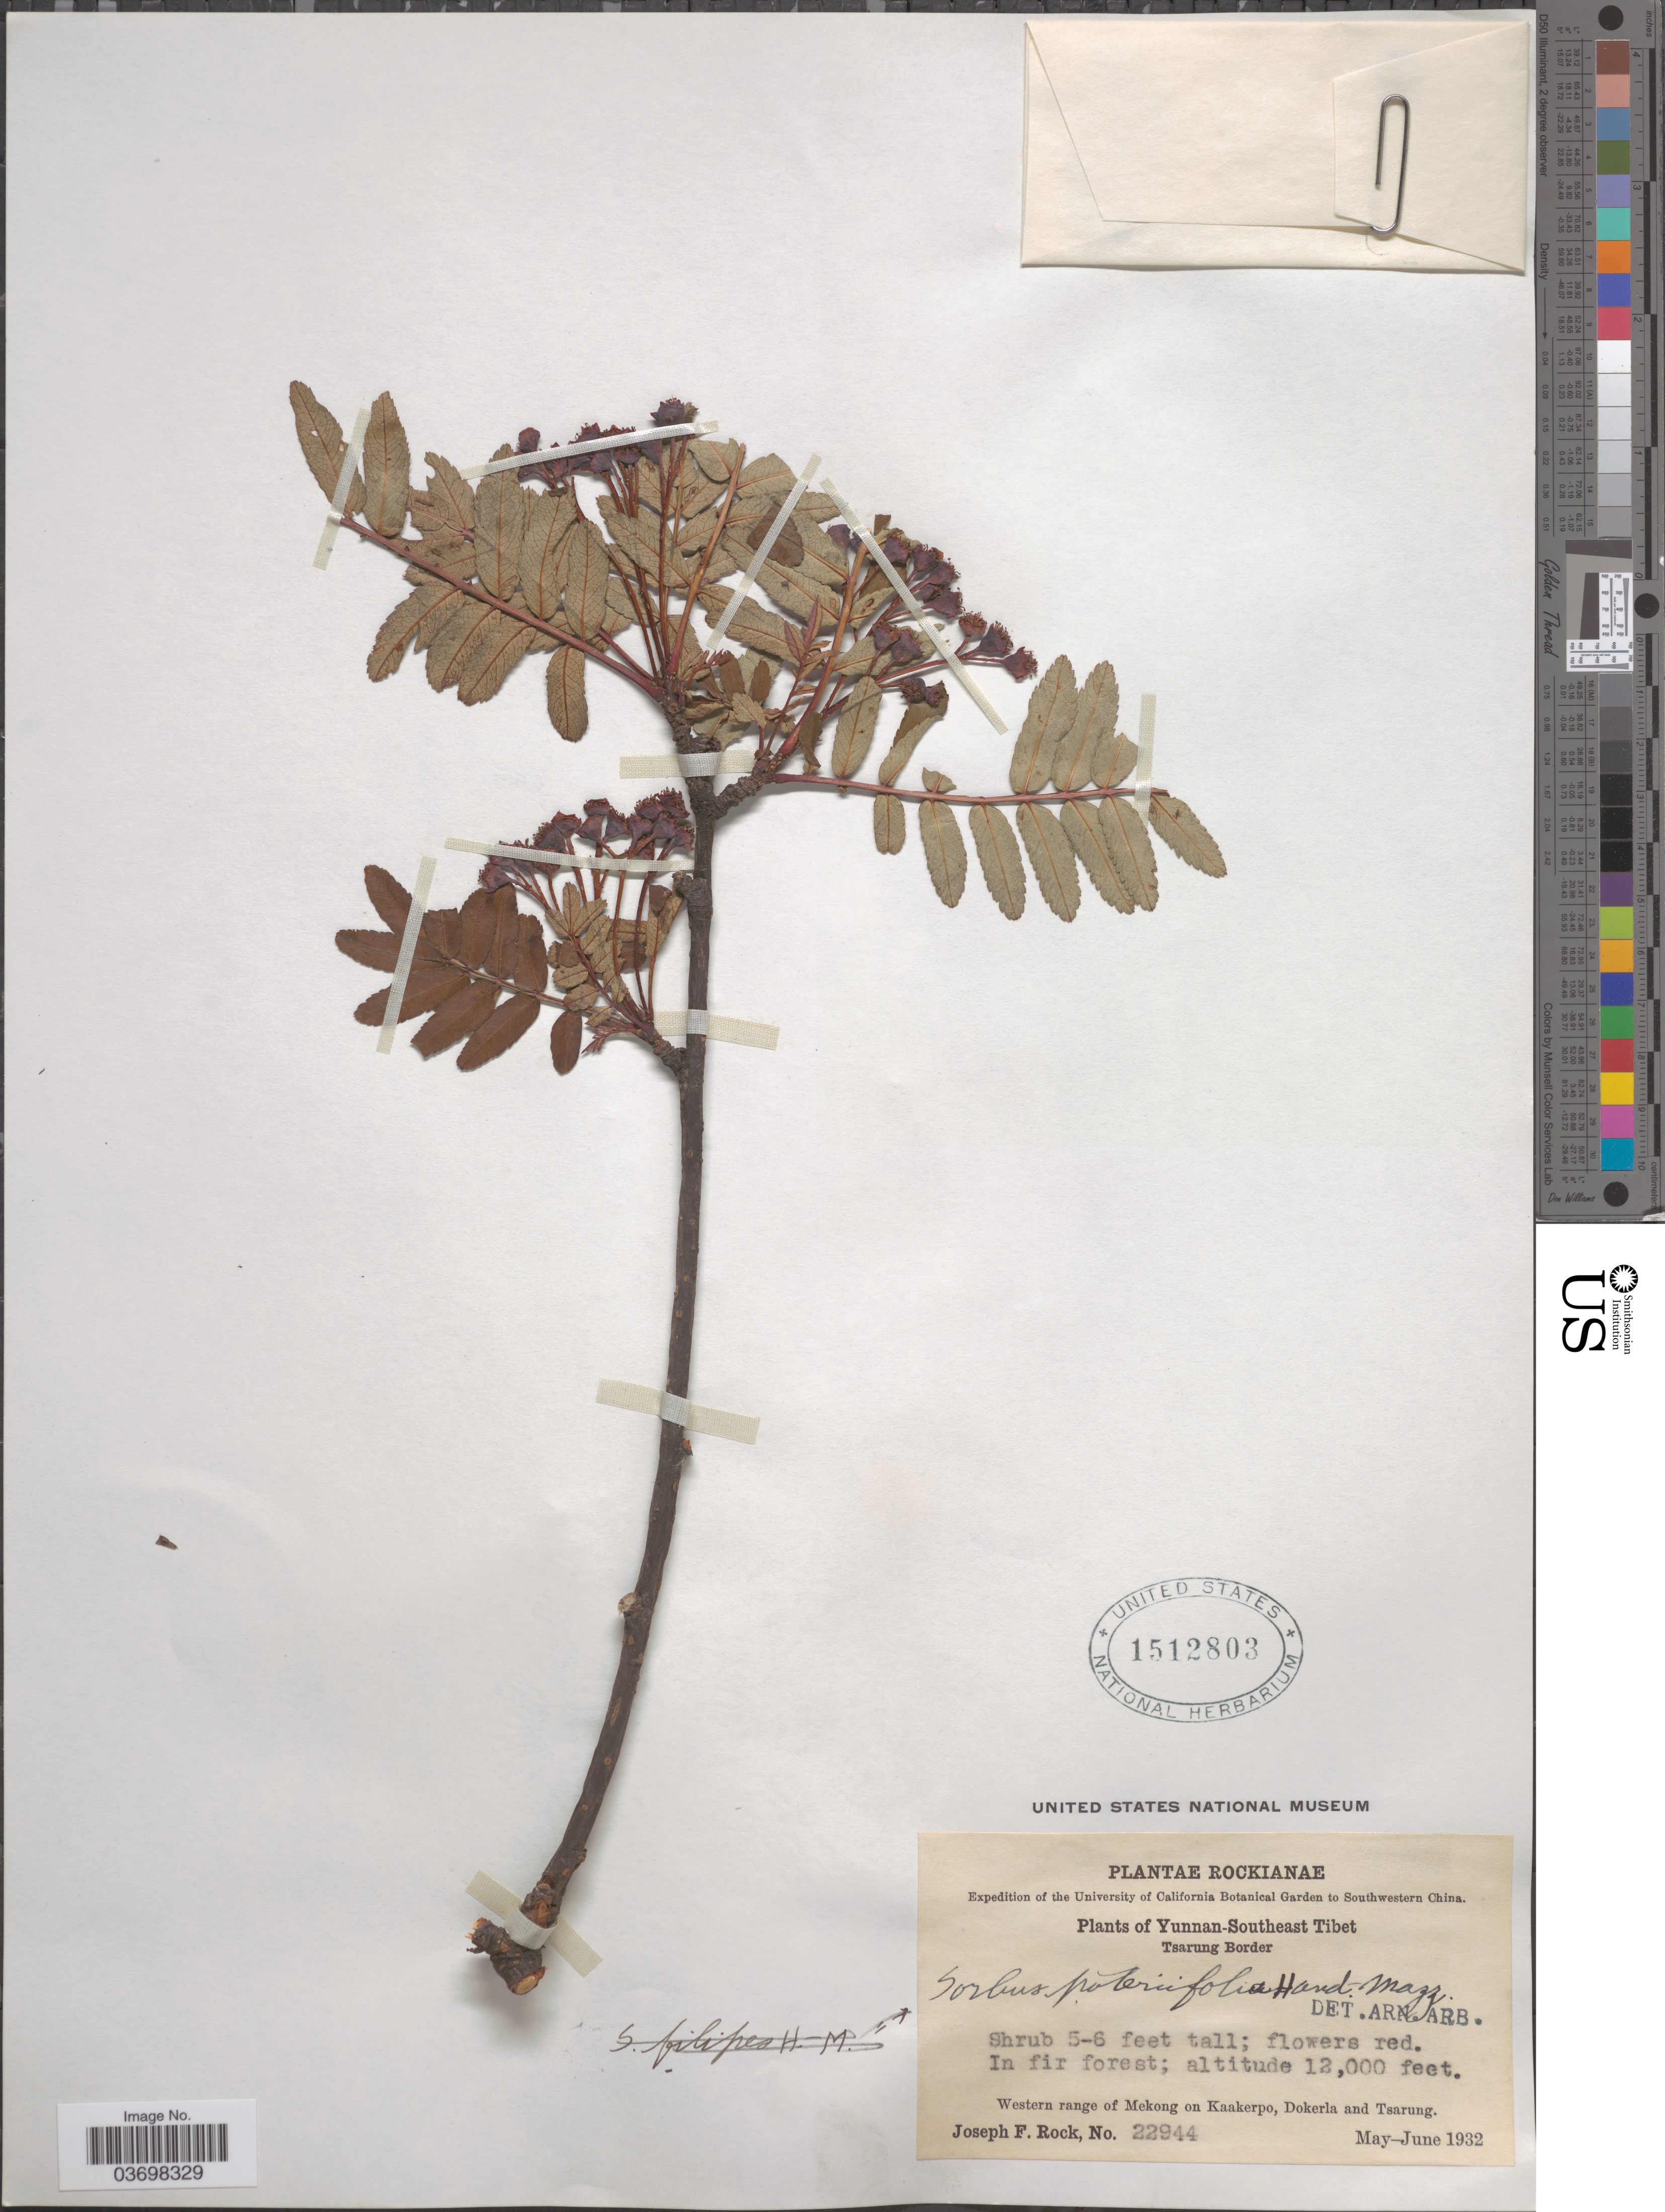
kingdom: Plantae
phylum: Tracheophyta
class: Magnoliopsida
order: Rosales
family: Rosaceae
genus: Sorbus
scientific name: Sorbus poteriifolia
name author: (Hand.-Mazz.) Hand.-Mazz.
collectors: J. F. Rock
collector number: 22944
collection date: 1932-05/1932-06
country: China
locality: Southwestern China. Yunnan-Southeast Tibet. Tsarung Border. Western range of Mekong on Kaakerpo, Dokerla and Tsarung.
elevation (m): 3658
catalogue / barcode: US 1512803